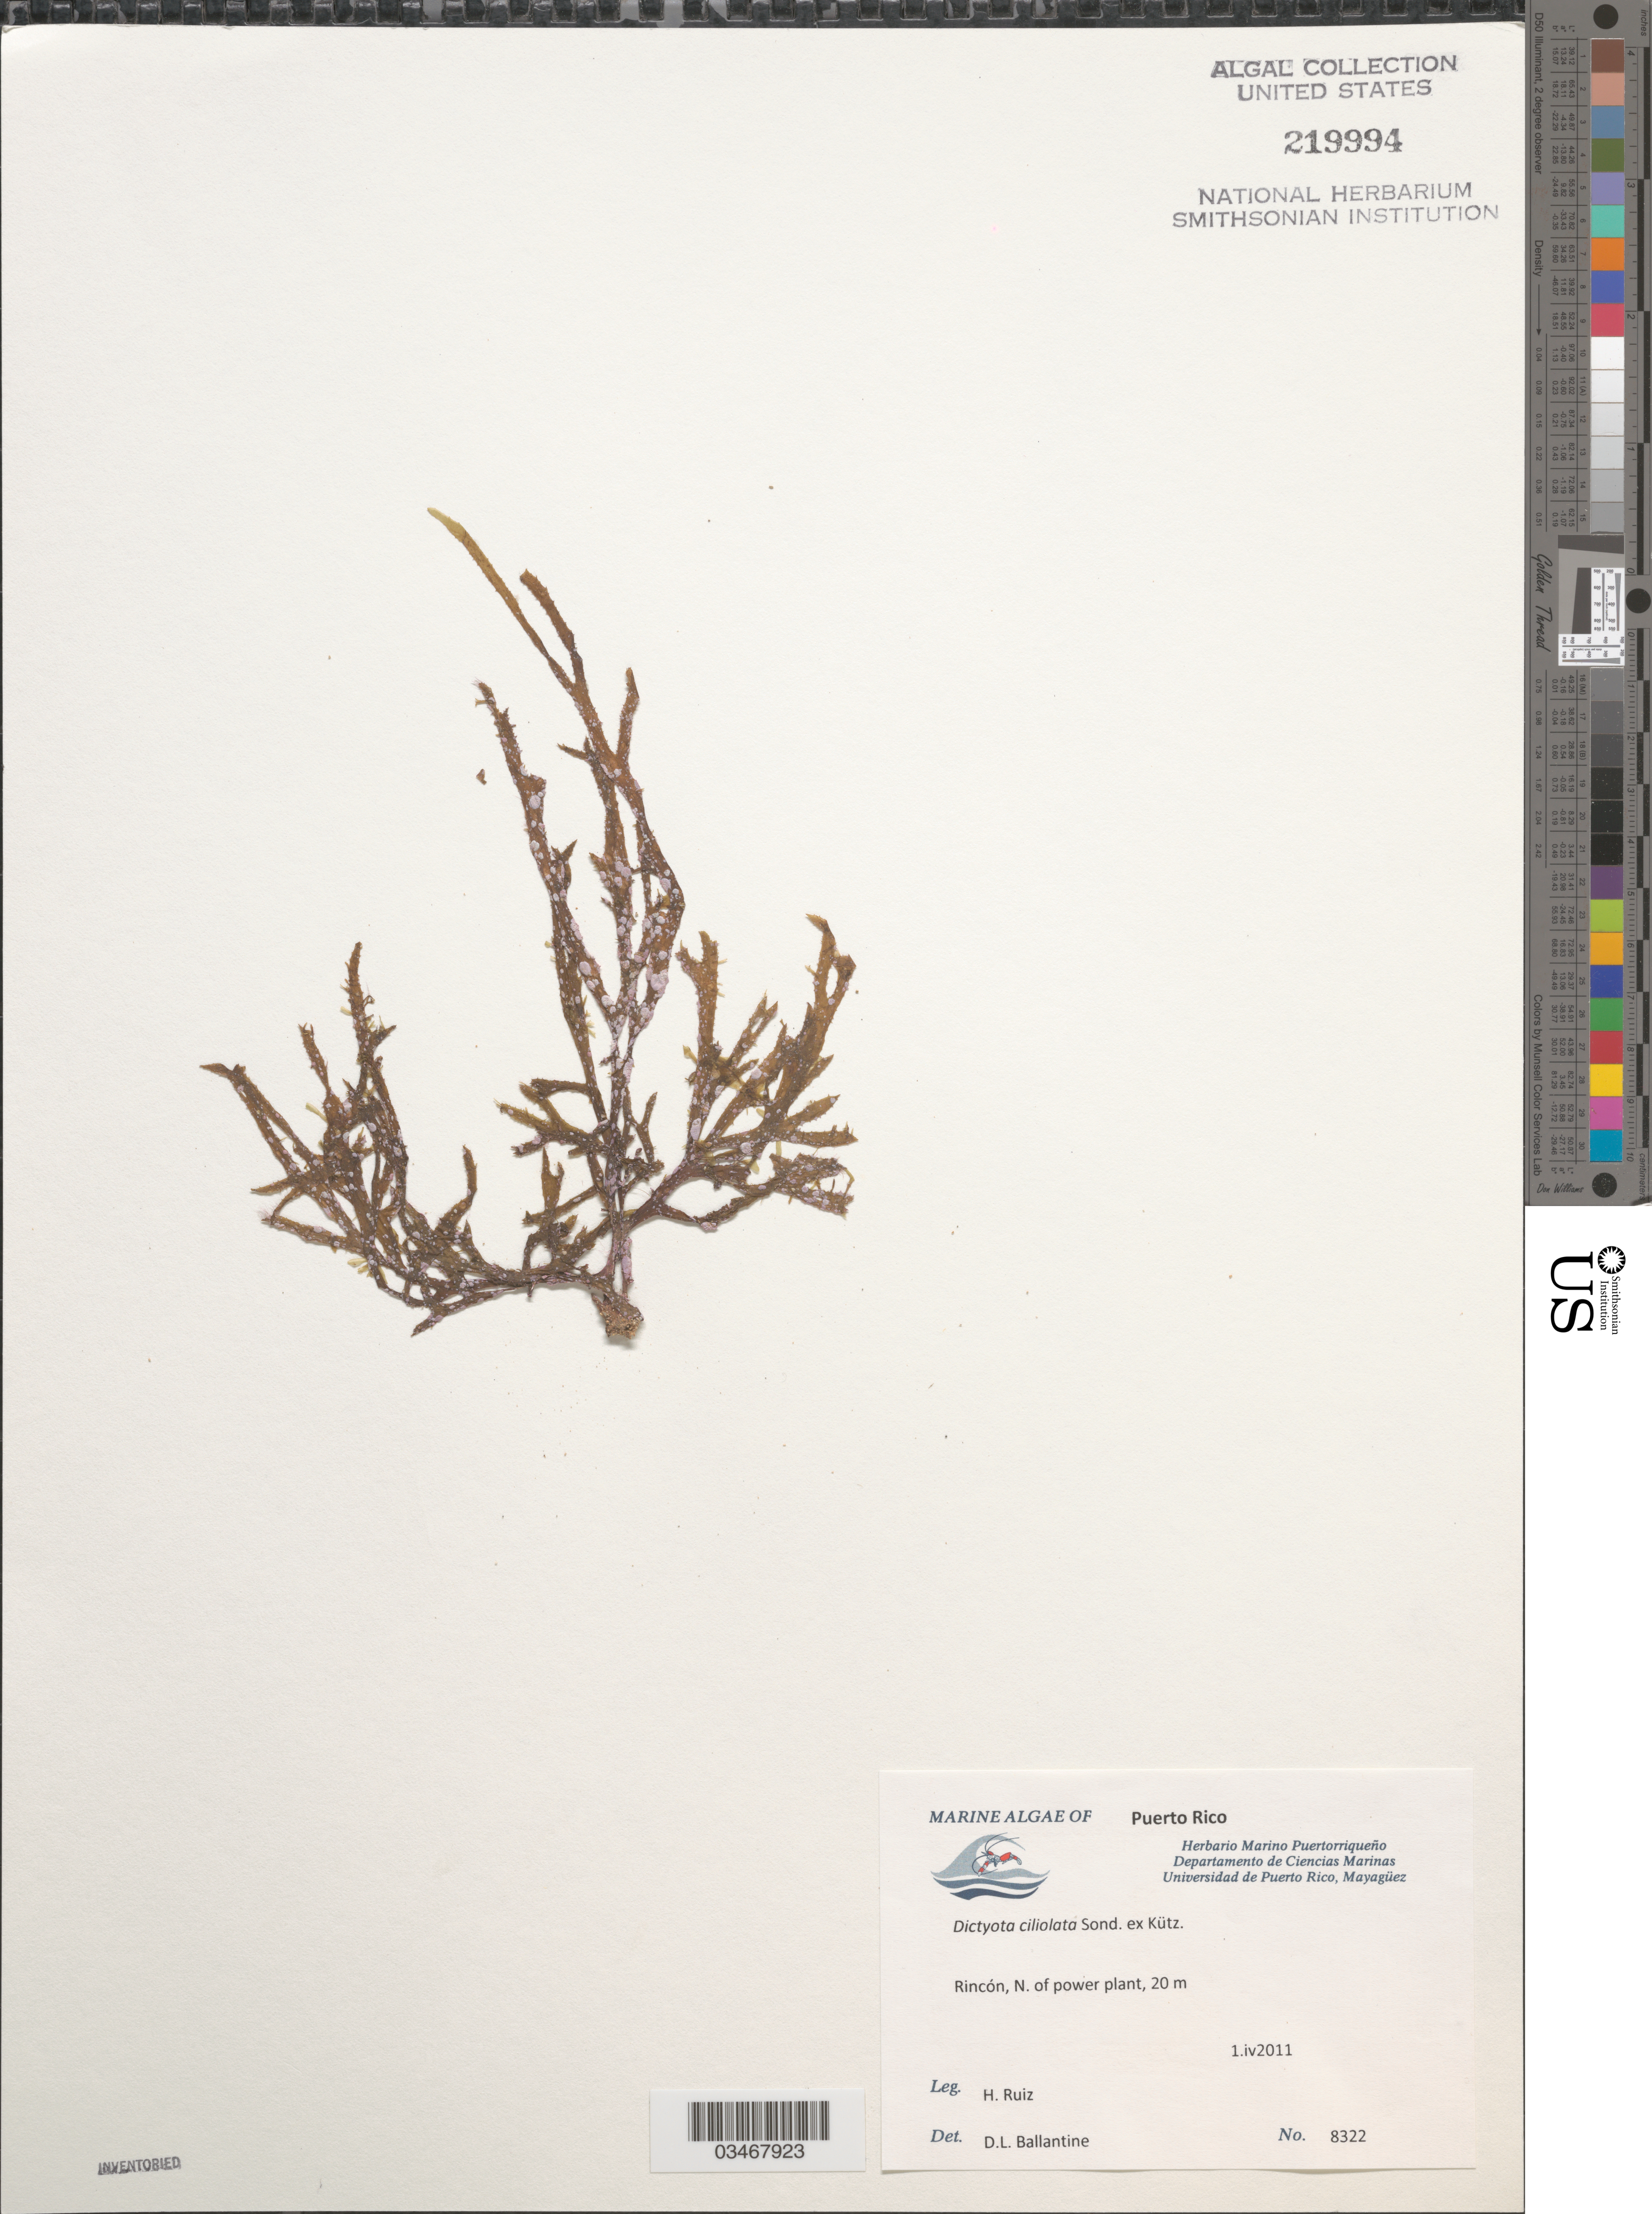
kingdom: Chromista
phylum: Ochrophyta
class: Phaeophyceae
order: Dictyotales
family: Dictyotaceae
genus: Dictyota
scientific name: Dictyota ciliolata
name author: Sond. ex Kütz.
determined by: Ballantine, D. L.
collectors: H. Ruiz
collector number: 8322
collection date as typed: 01 Apr 2011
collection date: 2011-04-01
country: Puerto Rico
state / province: Rincon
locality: N. of power plant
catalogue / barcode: US 219994